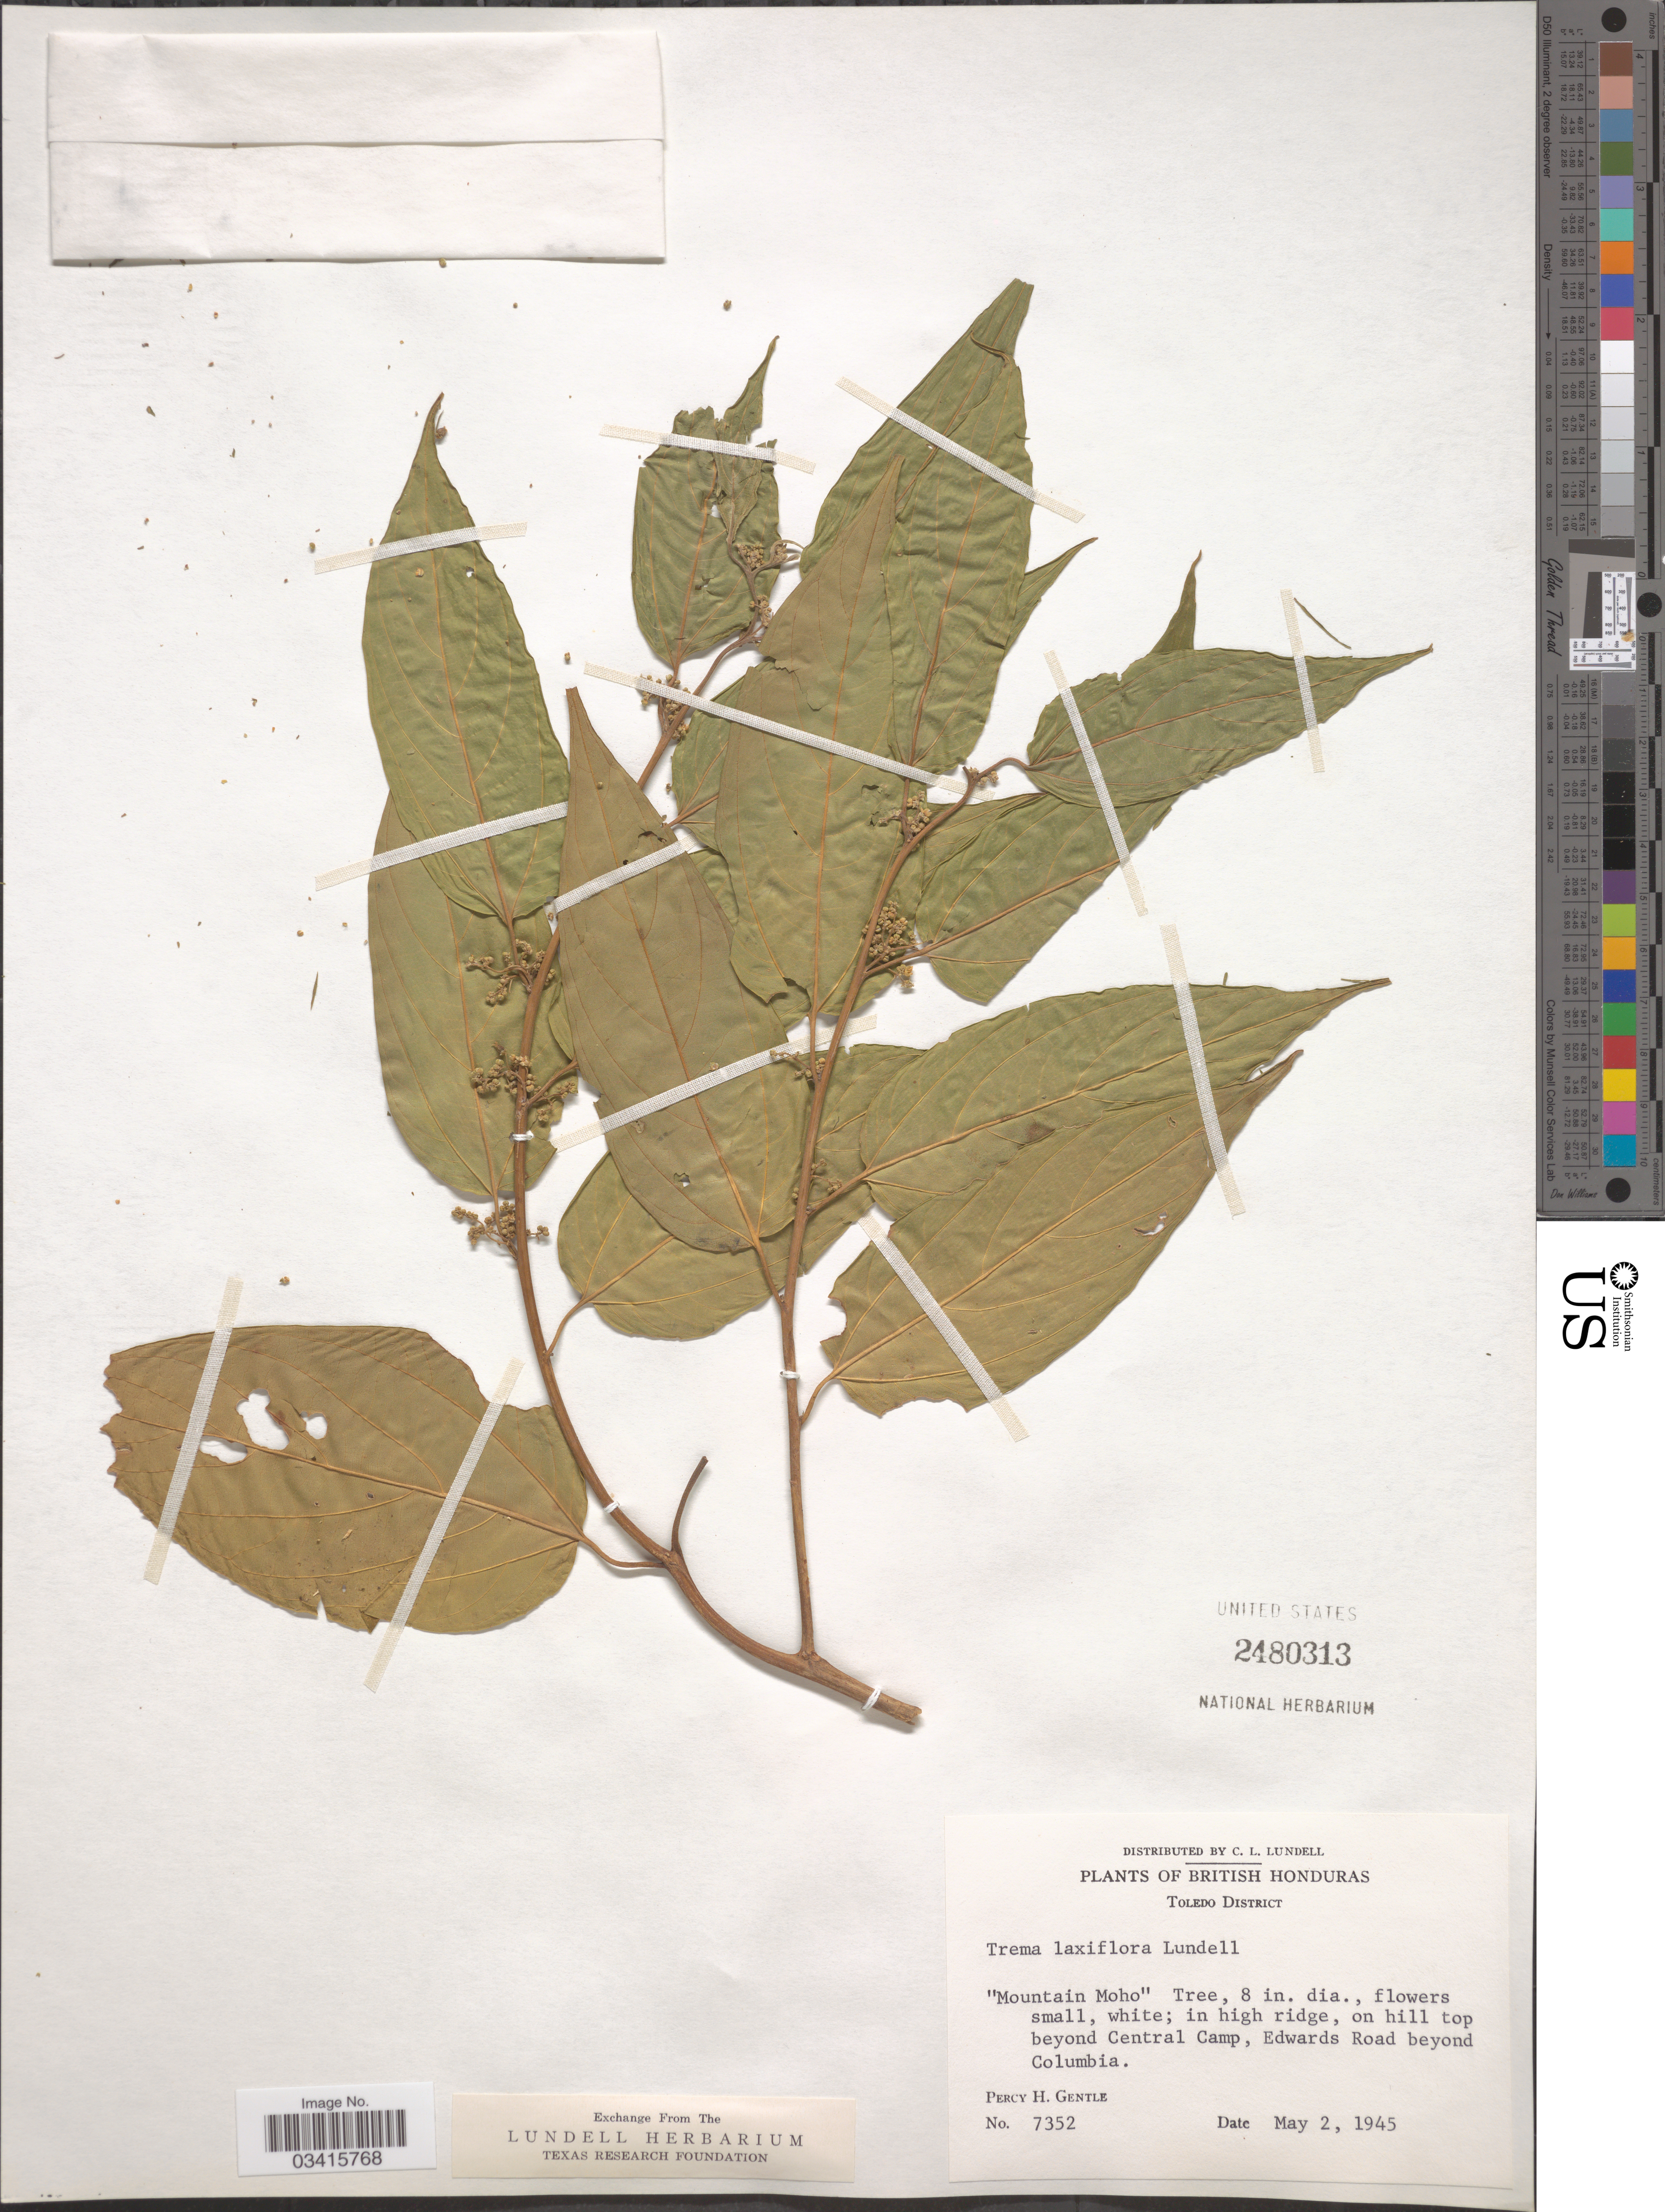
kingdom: Plantae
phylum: Tracheophyta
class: Magnoliopsida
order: Rosales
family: Cannabaceae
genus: Trema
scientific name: Trema laxiflorum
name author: Lundell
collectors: P. H. Gentle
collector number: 7352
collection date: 1945-05-02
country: Belize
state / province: Toledo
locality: British Honduras. Toledo District. "Mountain Moho". On hill top beyond Central Camp, Edwards Road beyond Columbia.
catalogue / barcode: US 2480313